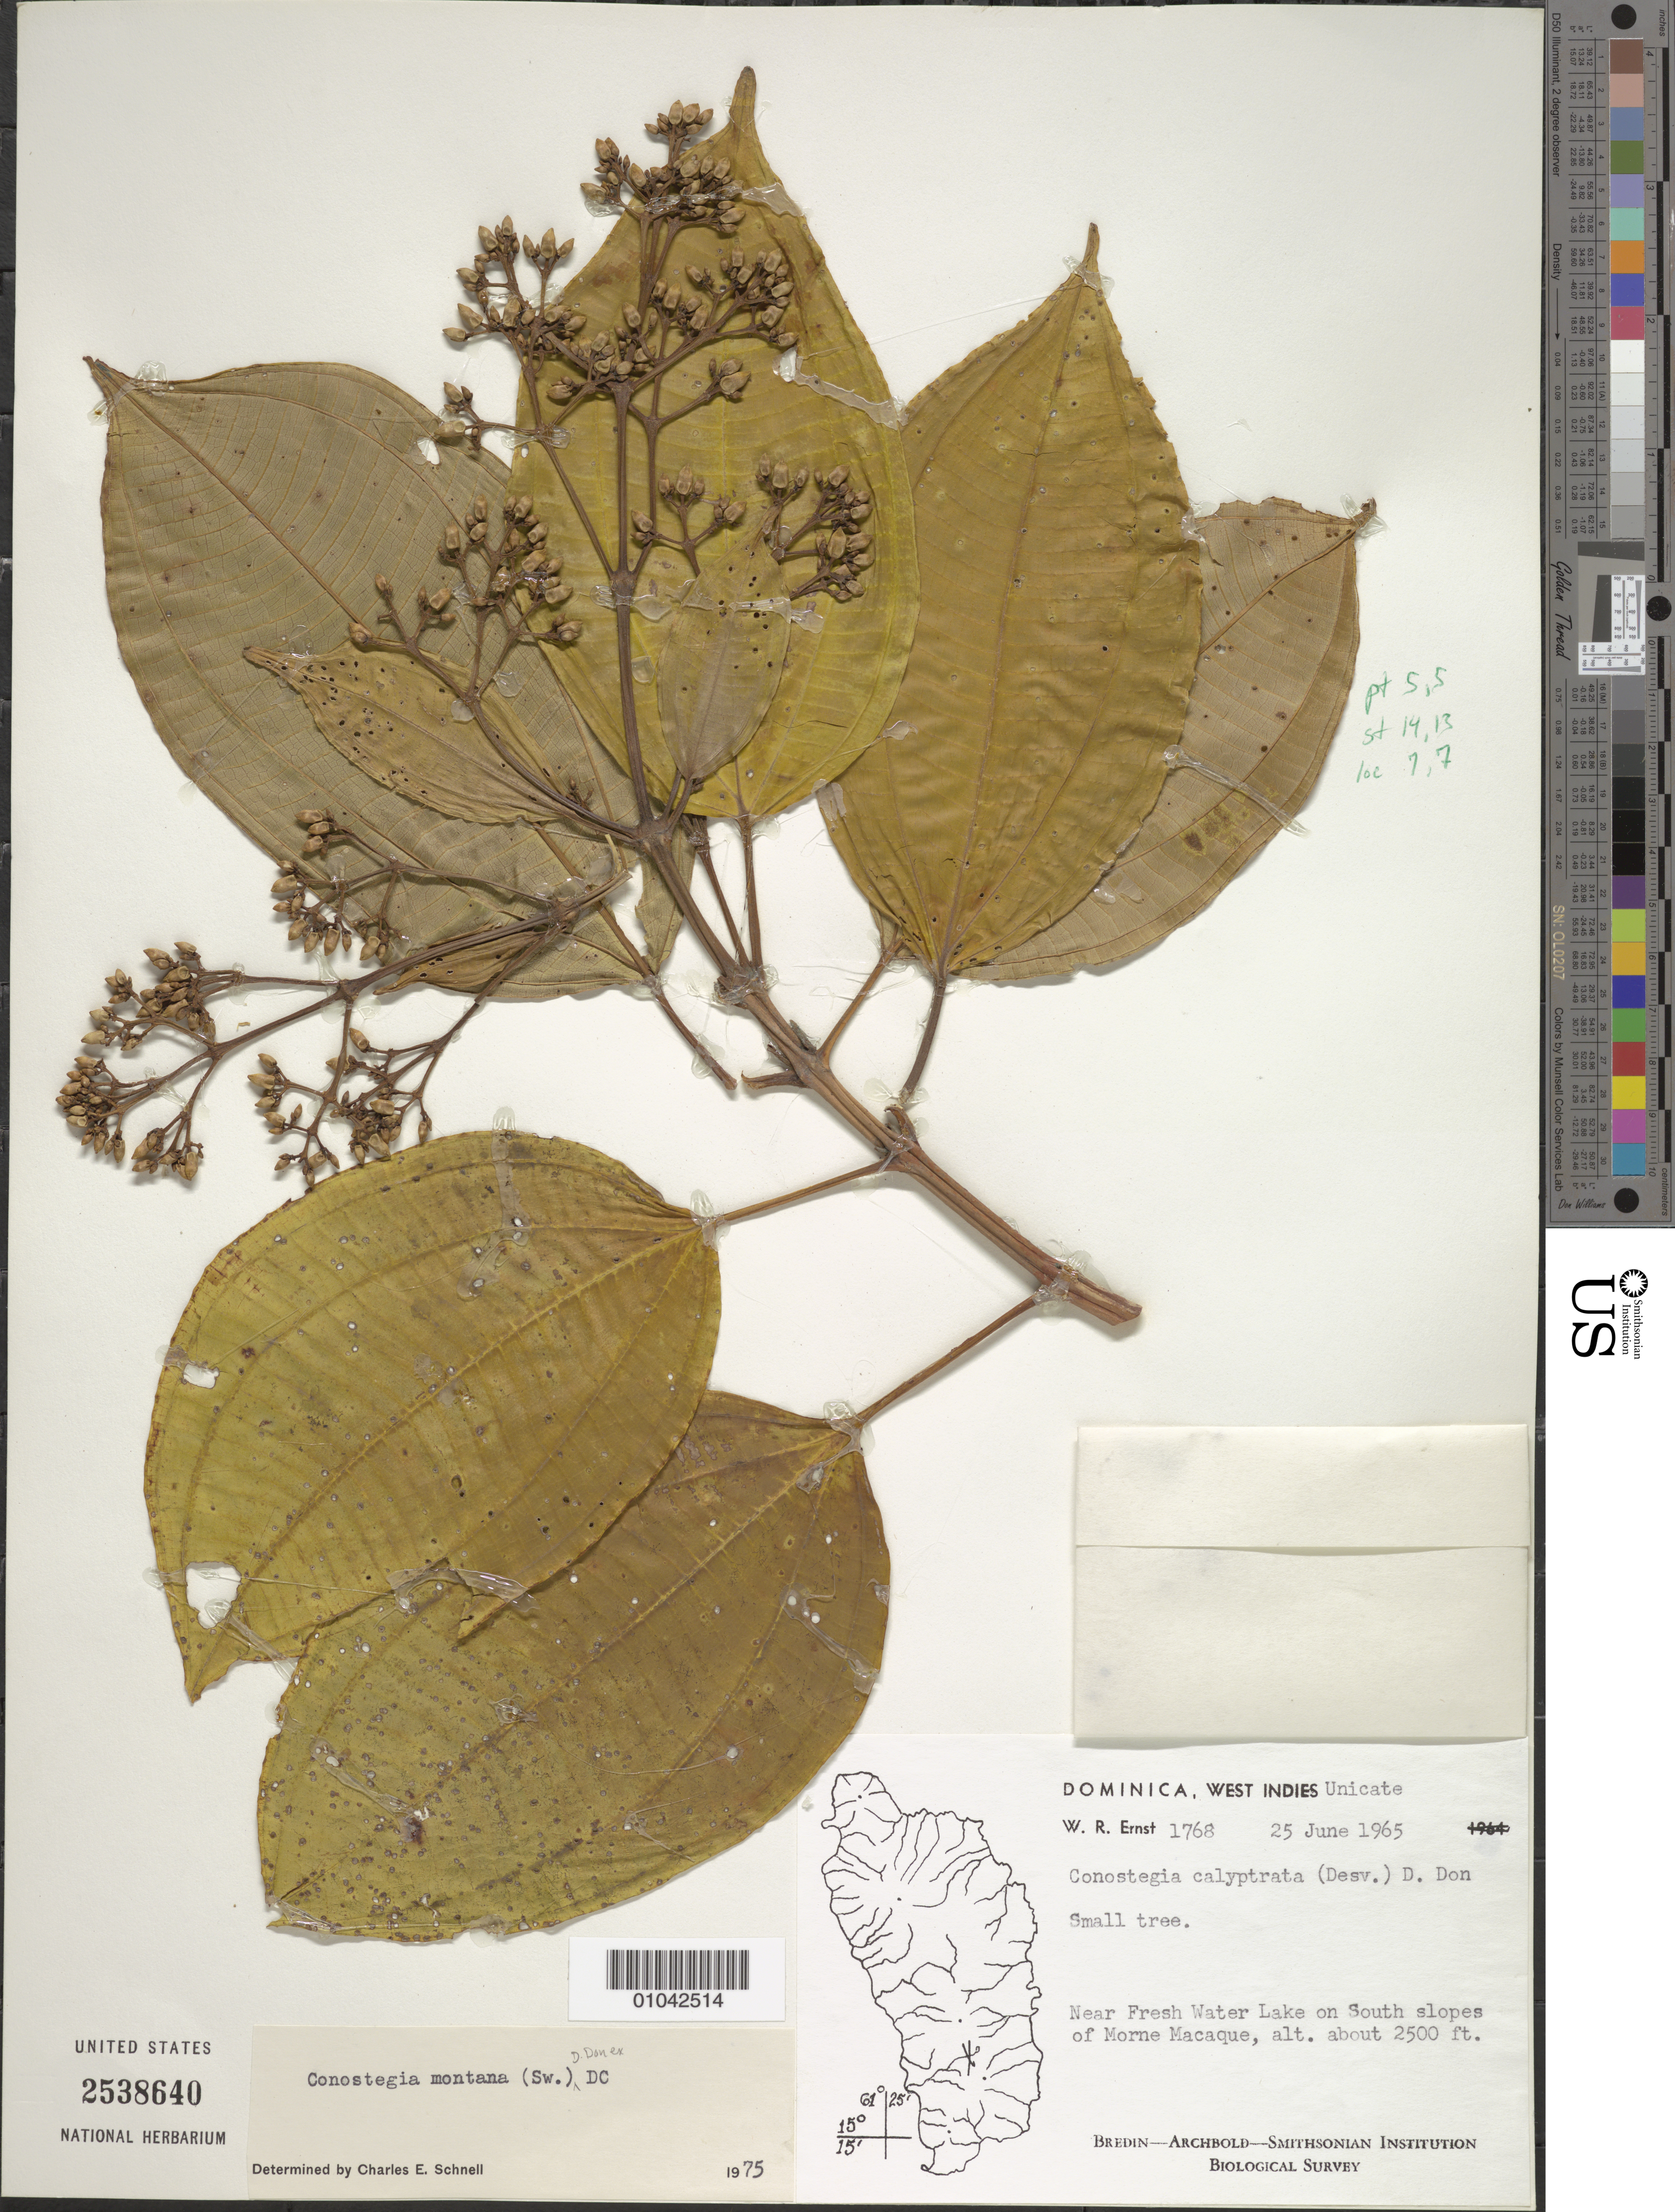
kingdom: Plantae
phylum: Tracheophyta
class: Magnoliopsida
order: Myrtales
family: Melastomataceae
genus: Conostegia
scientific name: Conostegia montana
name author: (Sw.) D. Don ex DC.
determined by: Schnell, C. E.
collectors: W. R. Ernst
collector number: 1768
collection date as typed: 25 Jun 1965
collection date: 1965-06-25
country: Dominica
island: Dominica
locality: Near Fresh Water Lake on south slopes of Morne Macaque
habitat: South slopes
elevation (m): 762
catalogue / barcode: US 2538640